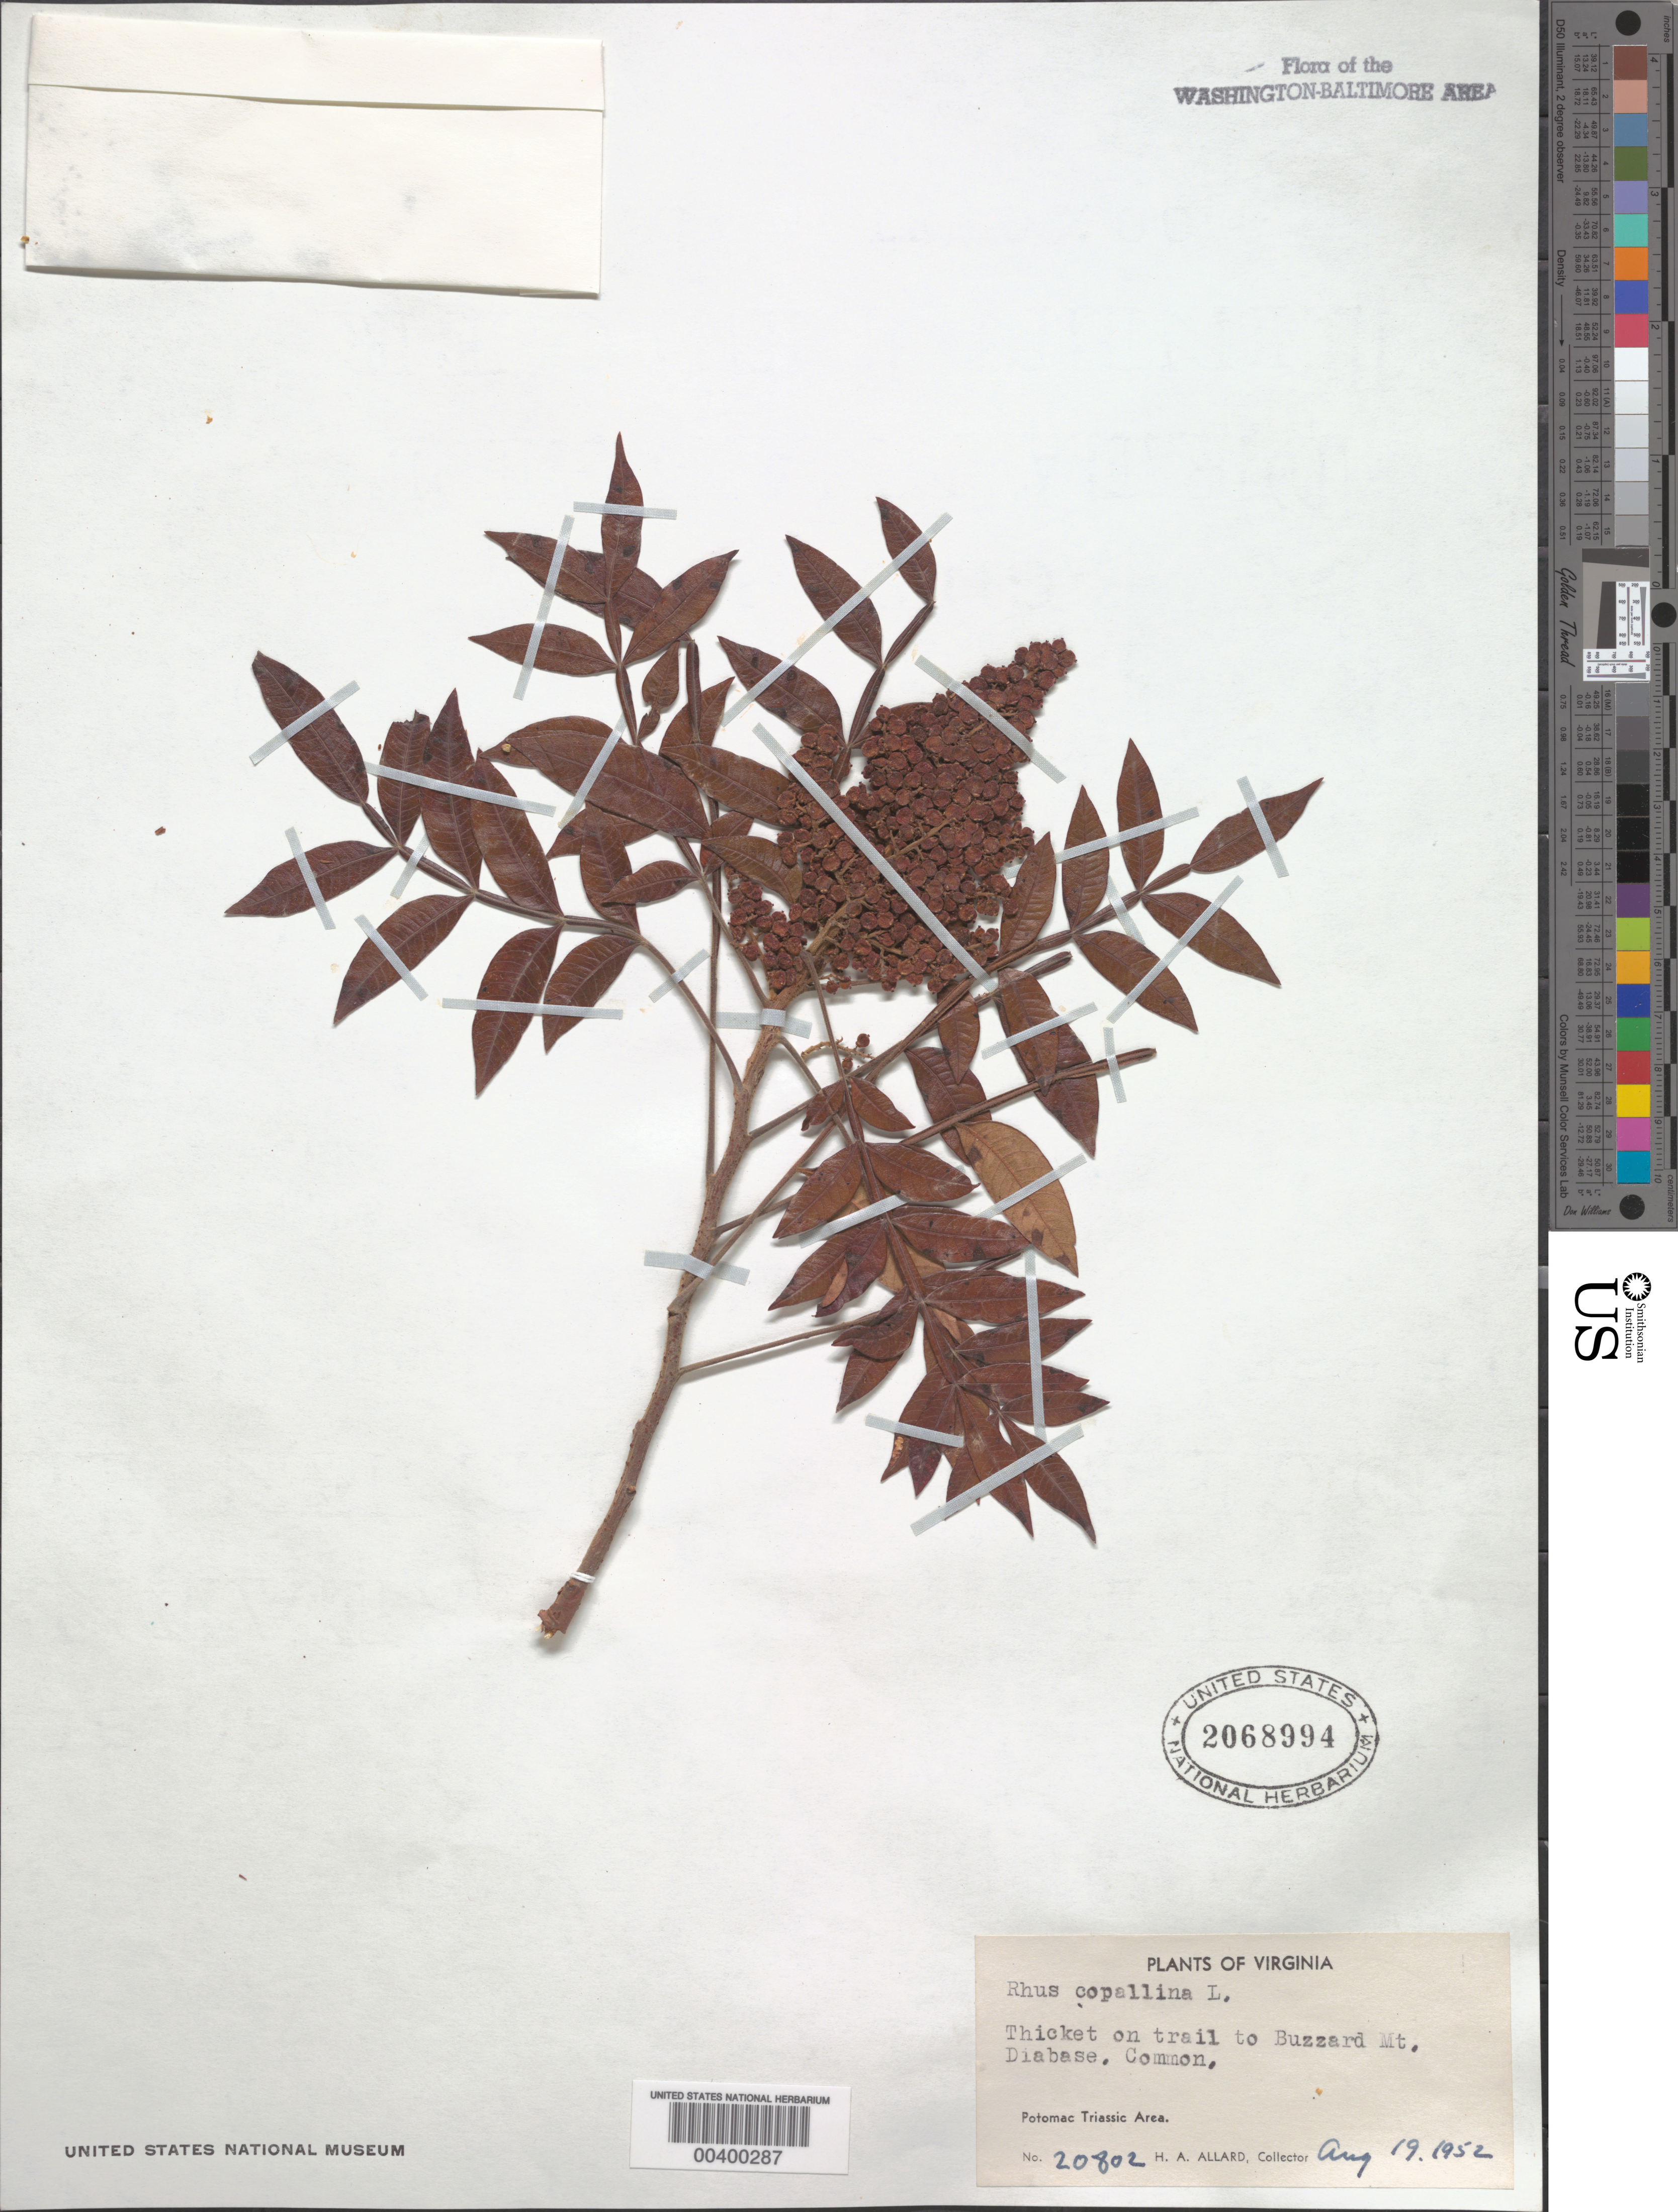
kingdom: Plantae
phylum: Tracheophyta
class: Magnoliopsida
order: Sapindales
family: Anacardiaceae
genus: Rhus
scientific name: Rhus copallinum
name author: L.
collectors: H. A. Allard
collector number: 20802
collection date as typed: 19 Aug 1952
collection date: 1952-08-19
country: United States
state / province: Virginia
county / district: Culpeper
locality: trail to Buzzard Mountain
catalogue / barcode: US 2068994